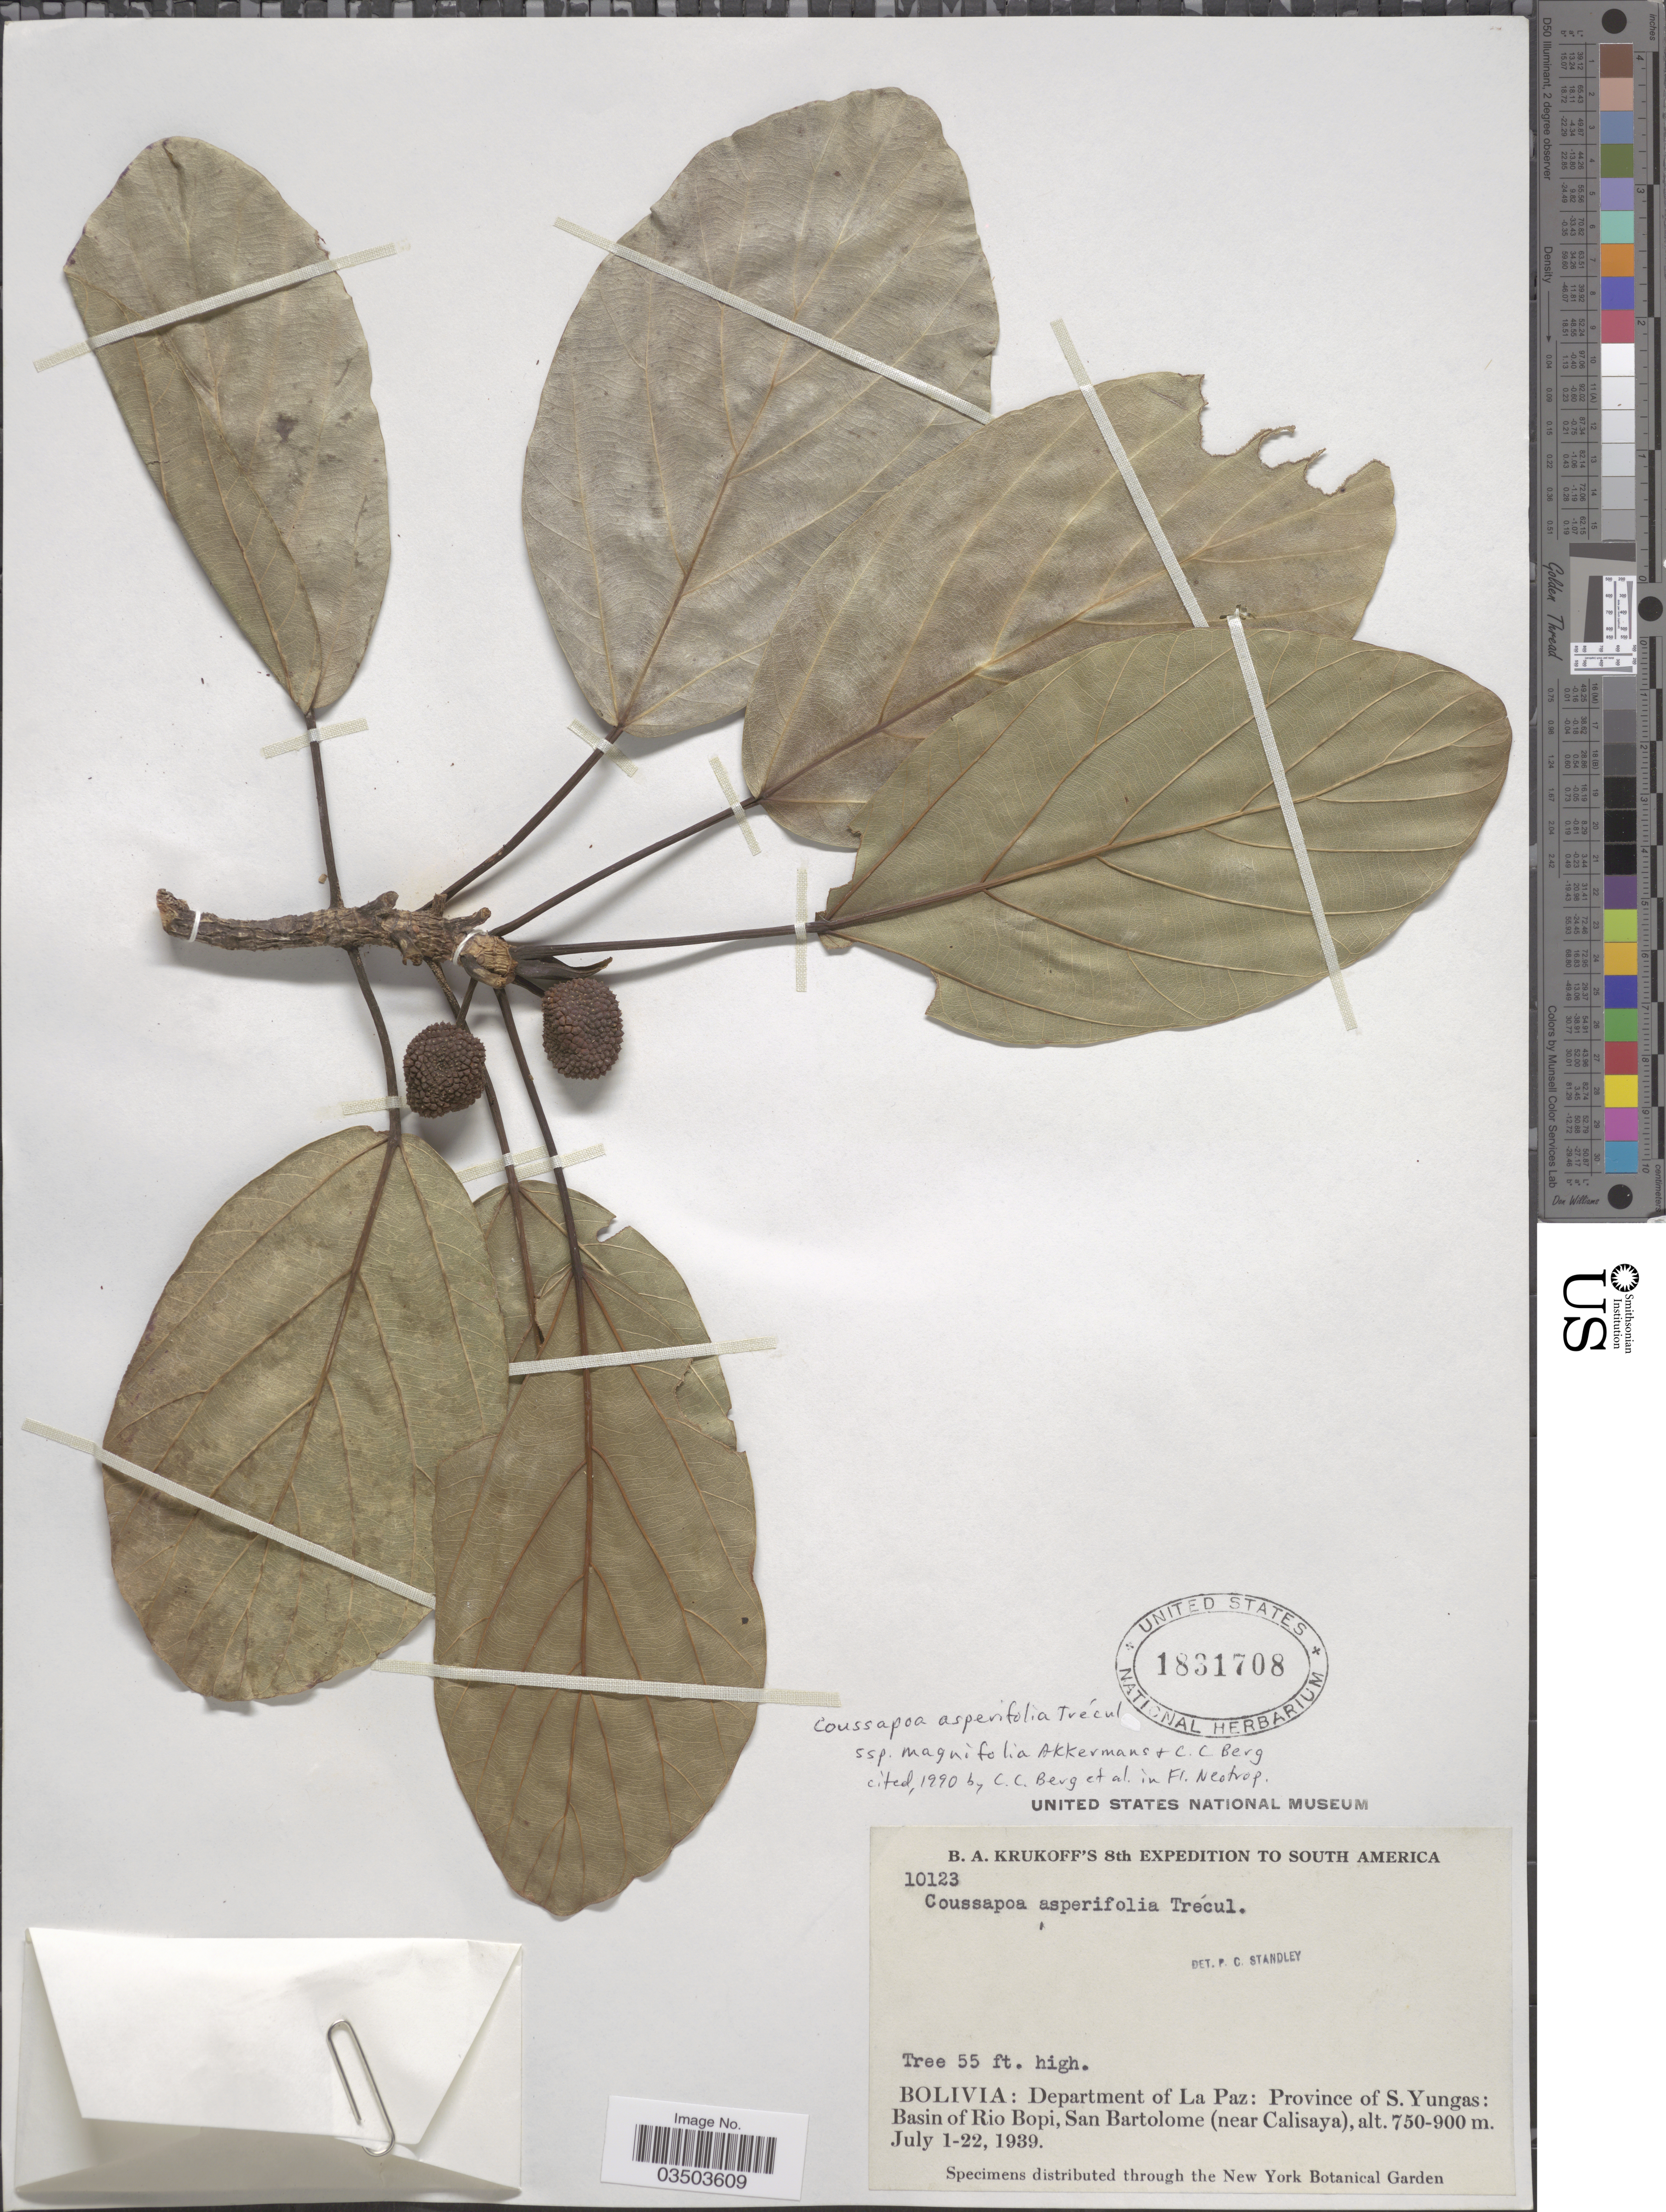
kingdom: Plantae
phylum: Tracheophyta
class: Magnoliopsida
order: Rosales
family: Urticaceae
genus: Coussapoa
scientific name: Coussapoa asperifolia subsp. magnifolia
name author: (Trécul) Akkermans & C.C. Berg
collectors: B. A. Krukoff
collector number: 10123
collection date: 1939-07-01/1939-07-22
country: Bolivia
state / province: La Paz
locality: Department of La Paz: Province of S. Yungas: Basin of Rio Bopi, San Bartolome (near Calisaya).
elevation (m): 750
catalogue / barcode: US 1831708